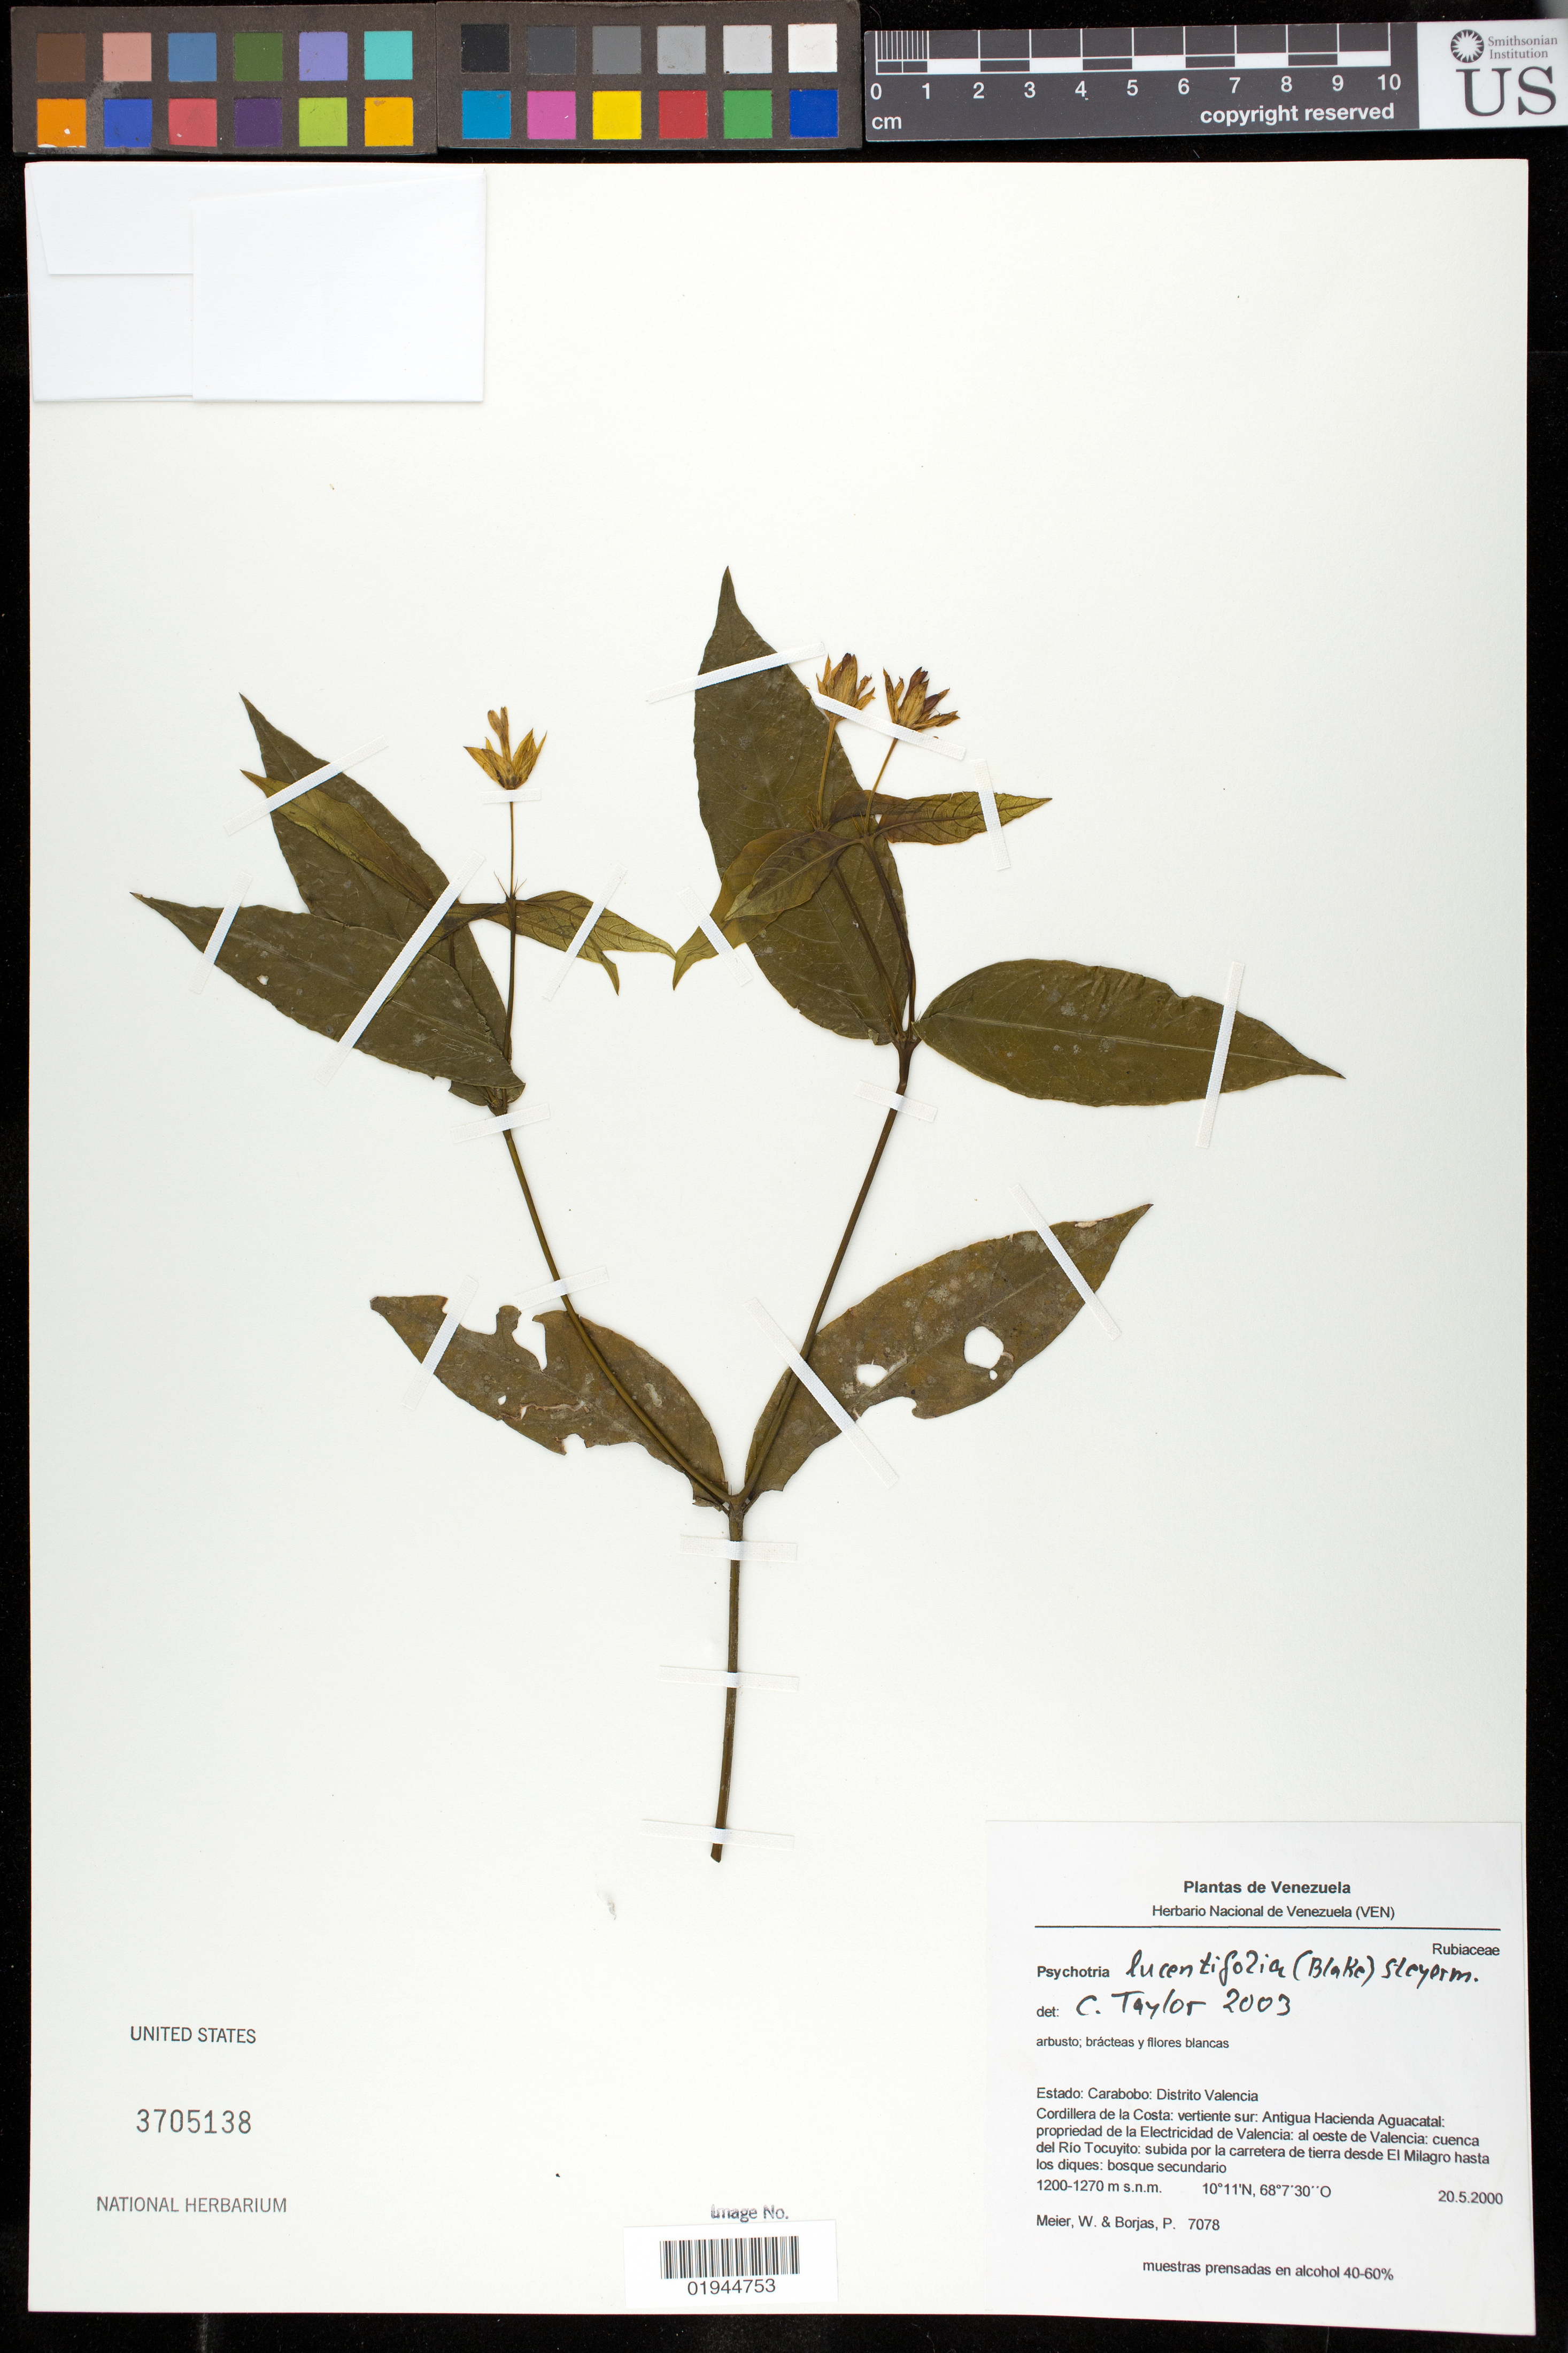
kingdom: Plantae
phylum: Tracheophyta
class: Magnoliopsida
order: Gentianales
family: Rubiaceae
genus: Psychotria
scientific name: Psychotria lucentifolia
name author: (S.F. Blake) Steyerm.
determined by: Taylor, C.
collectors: W. Meier & P. Borjas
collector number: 7078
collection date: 2000-05-20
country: Venezuela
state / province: Carabobo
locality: Distrito Valencia. Cordillera de la Costa: vertiente sur: Antigua Hacienda Aguacatal: propriedad de la Electricidad de Valencia: al oeste de Valencia: cuenca del Rio Tocuyito: subida por la carretera de tierra desde El Milagro hasta los diques.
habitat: bosques secundario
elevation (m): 1200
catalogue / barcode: US 3705138